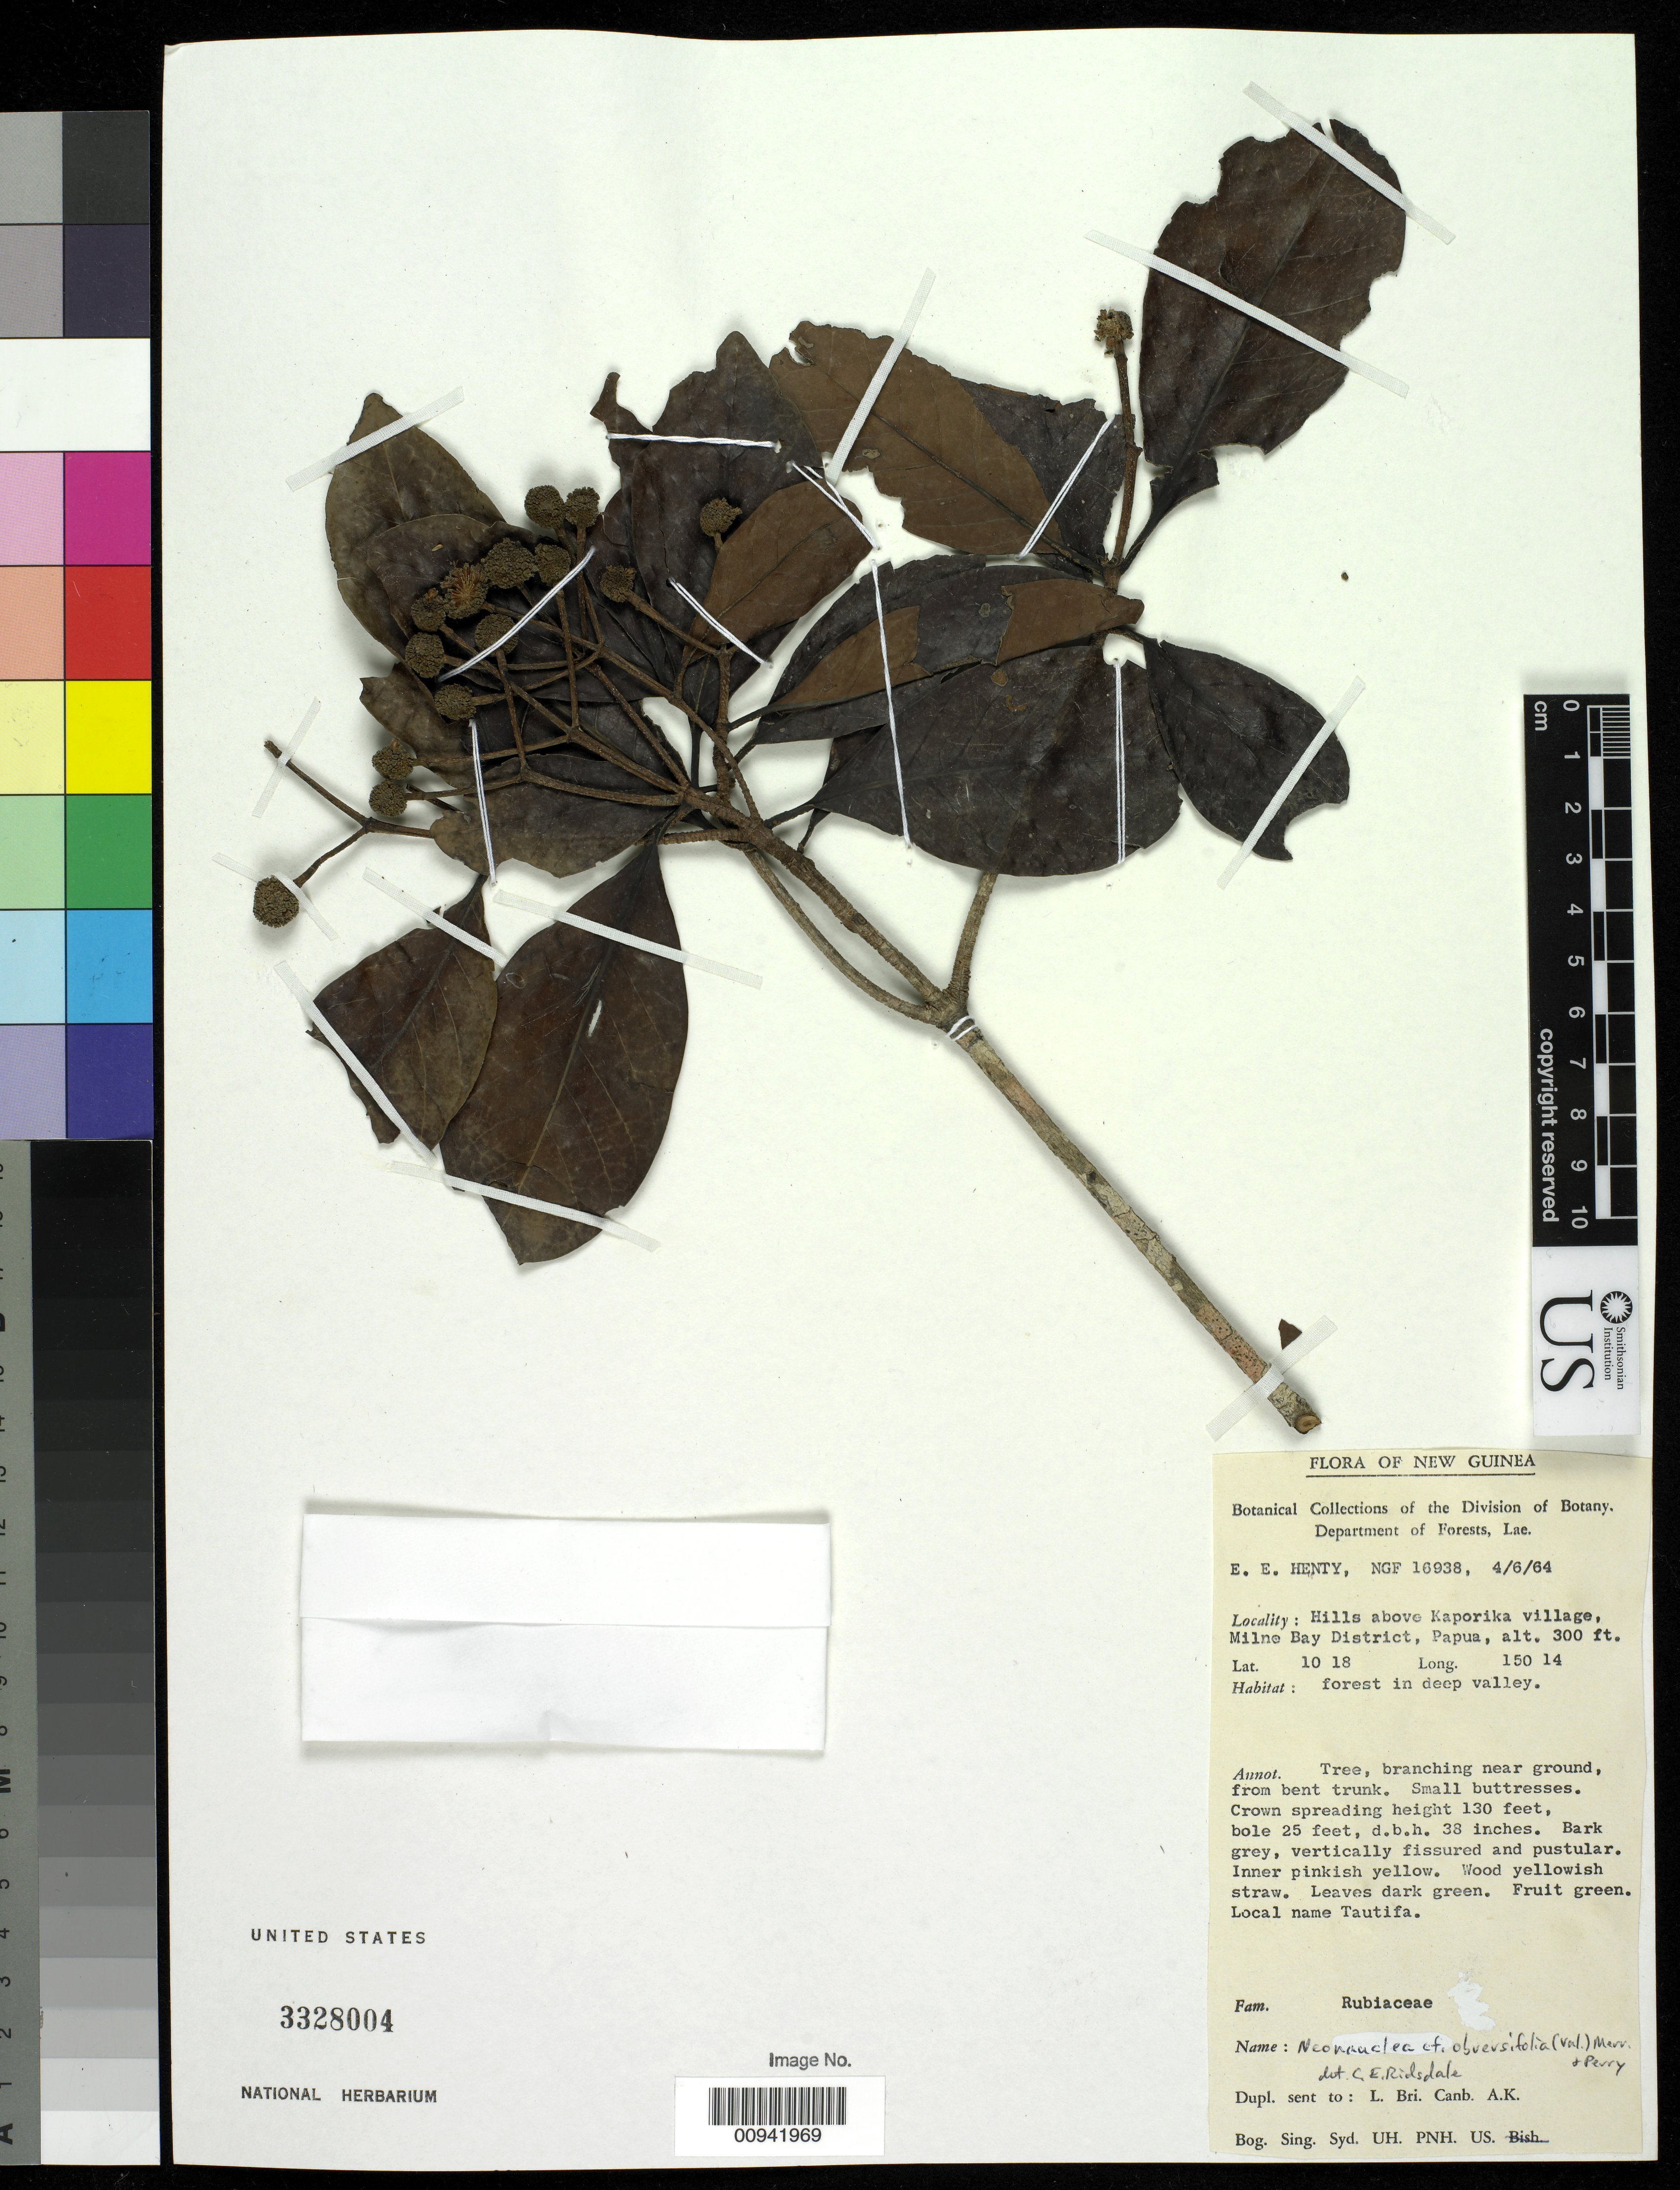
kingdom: Plantae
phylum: Tracheophyta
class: Magnoliopsida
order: Gentianales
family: Rubiaceae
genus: Neonauclea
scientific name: Neonauclea obversifolia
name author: (Valeton) Merr. & L.M. Perry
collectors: E. Henty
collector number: NGF 16938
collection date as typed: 06 Apr 1964 or 04 Jun 1964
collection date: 1964-04-06 or 1964-06-04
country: Papua New Guinea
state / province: Milne Bay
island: New Guinea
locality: Hills above Kaporika village.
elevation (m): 91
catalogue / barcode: US 3328004